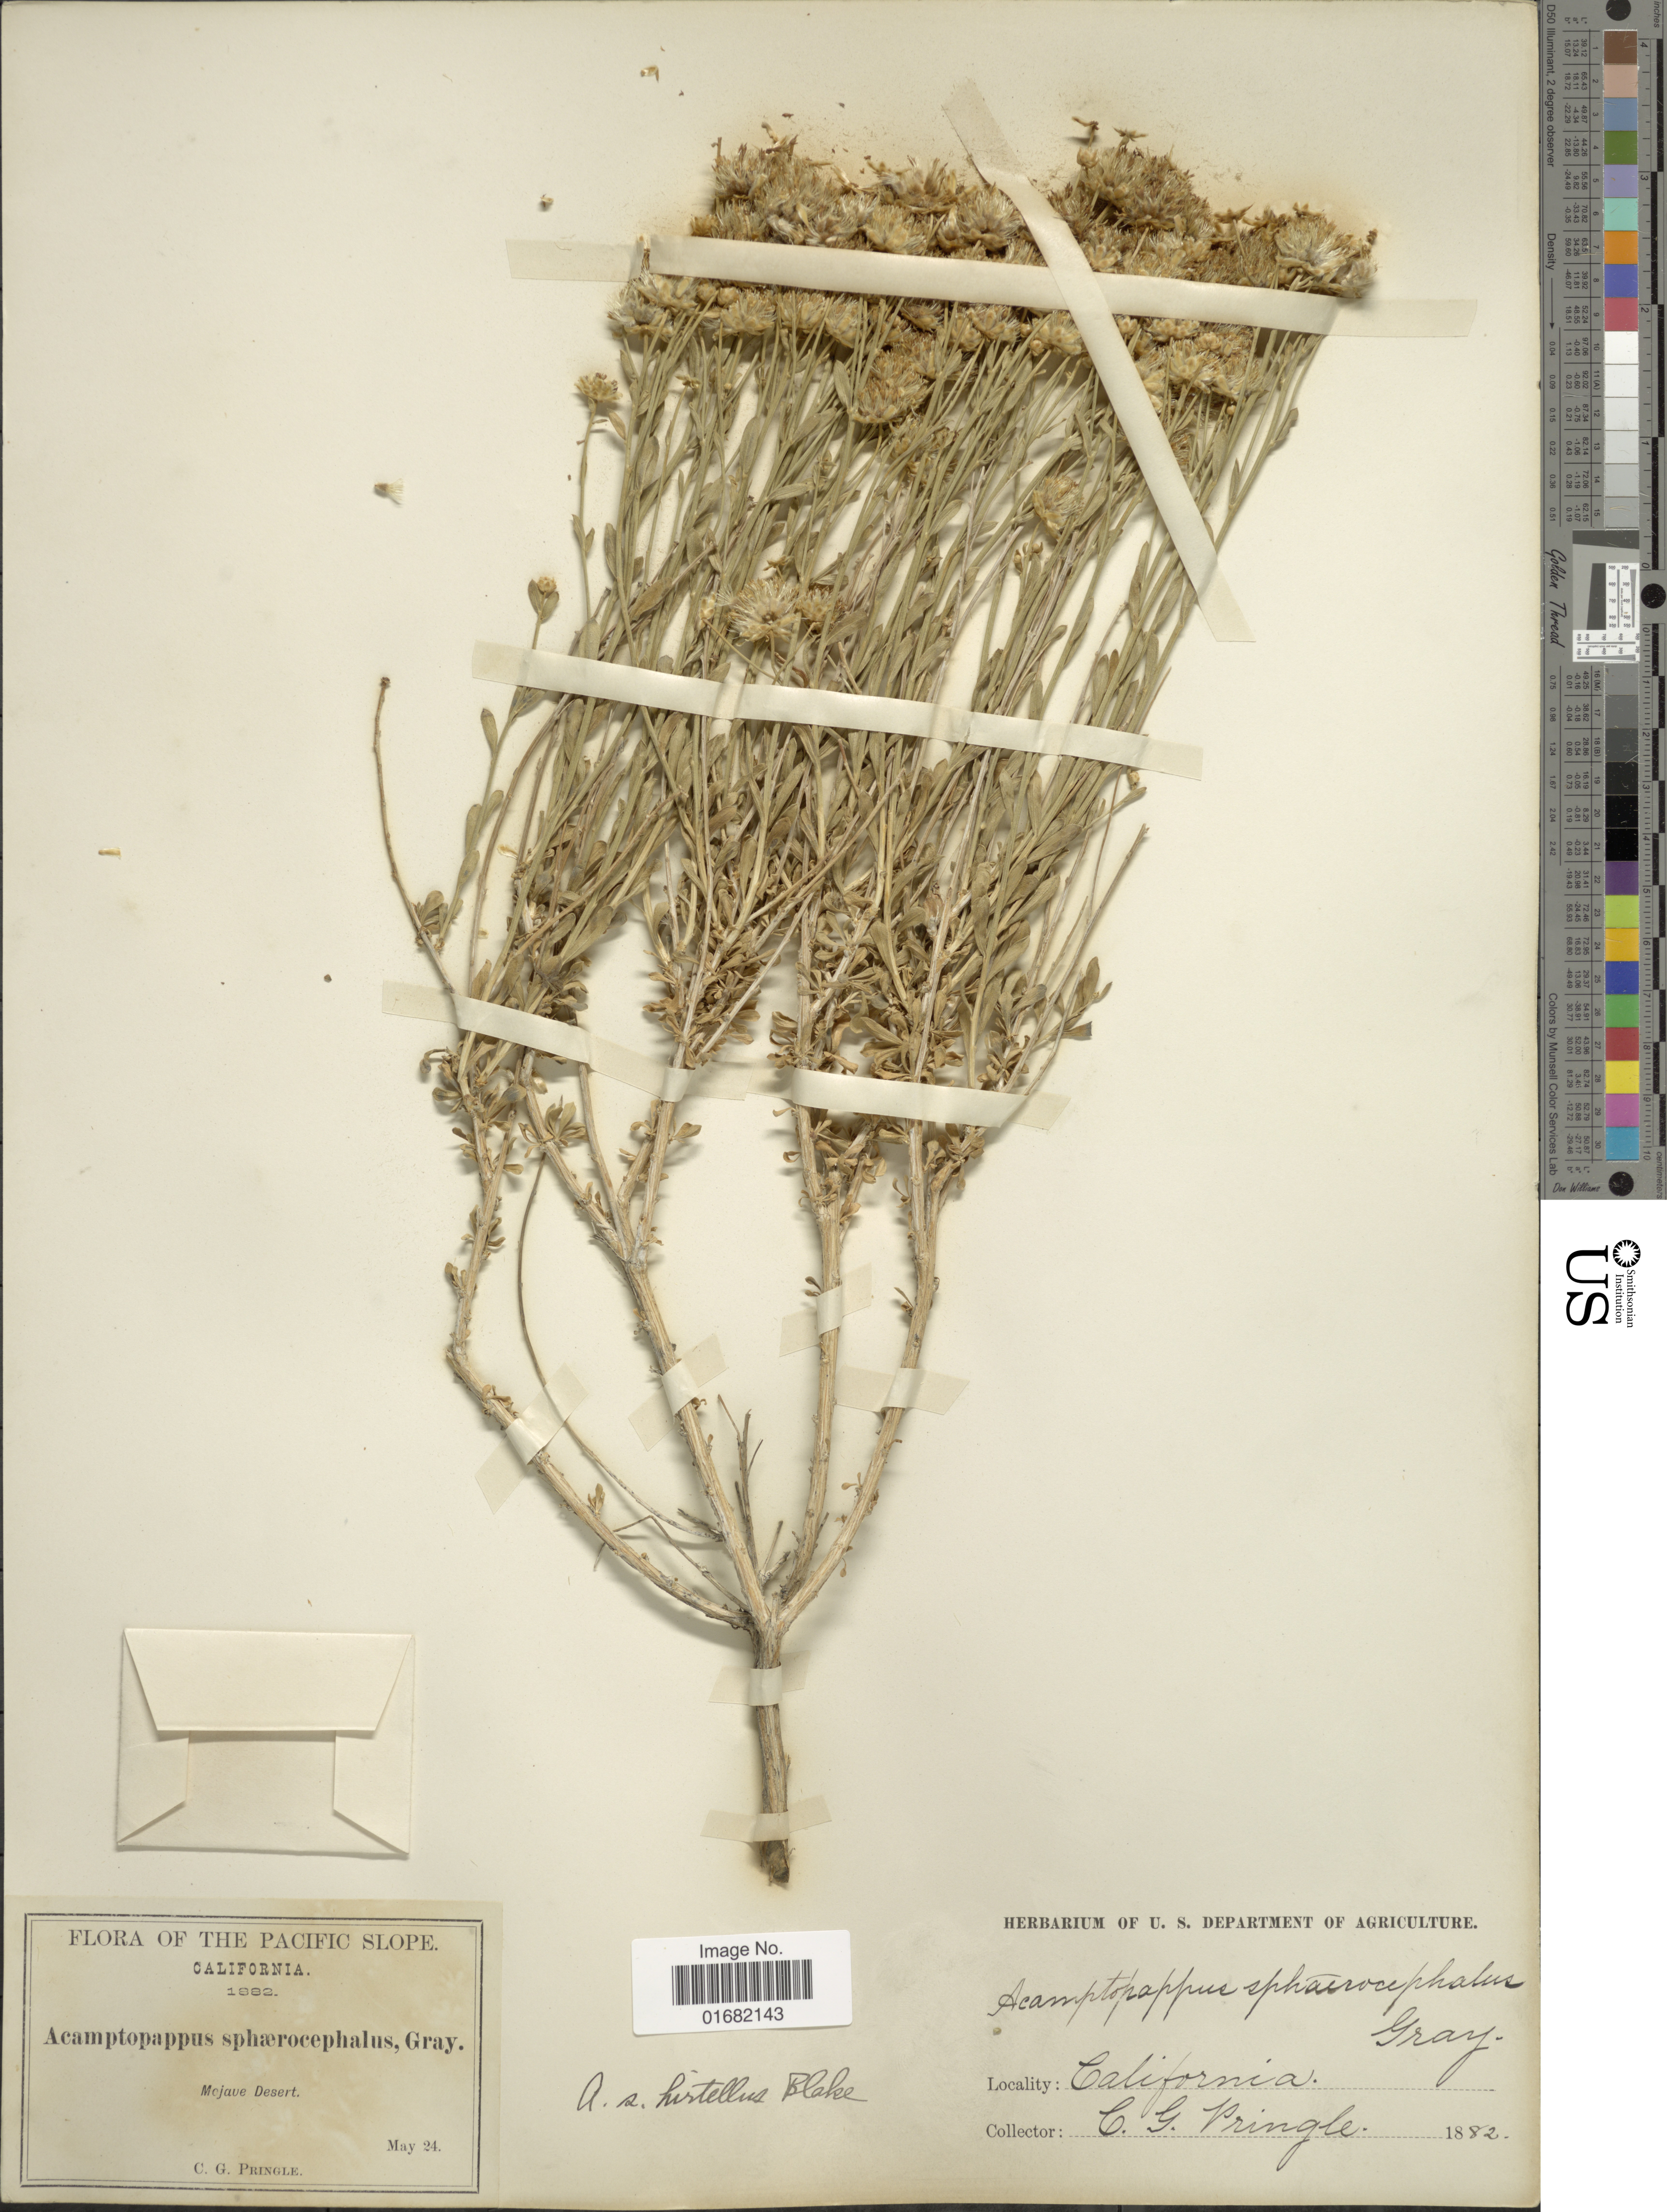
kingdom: Plantae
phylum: Tracheophyta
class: Magnoliopsida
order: Asterales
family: Asteraceae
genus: Acamptopappus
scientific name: Acamptopappus sphaerocephalus var. hirtellus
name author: S.F. Blake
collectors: C. G. Pringle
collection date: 1882-05-24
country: United States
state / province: California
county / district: San Bernardino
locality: Pacific Slope. Mojave Desert